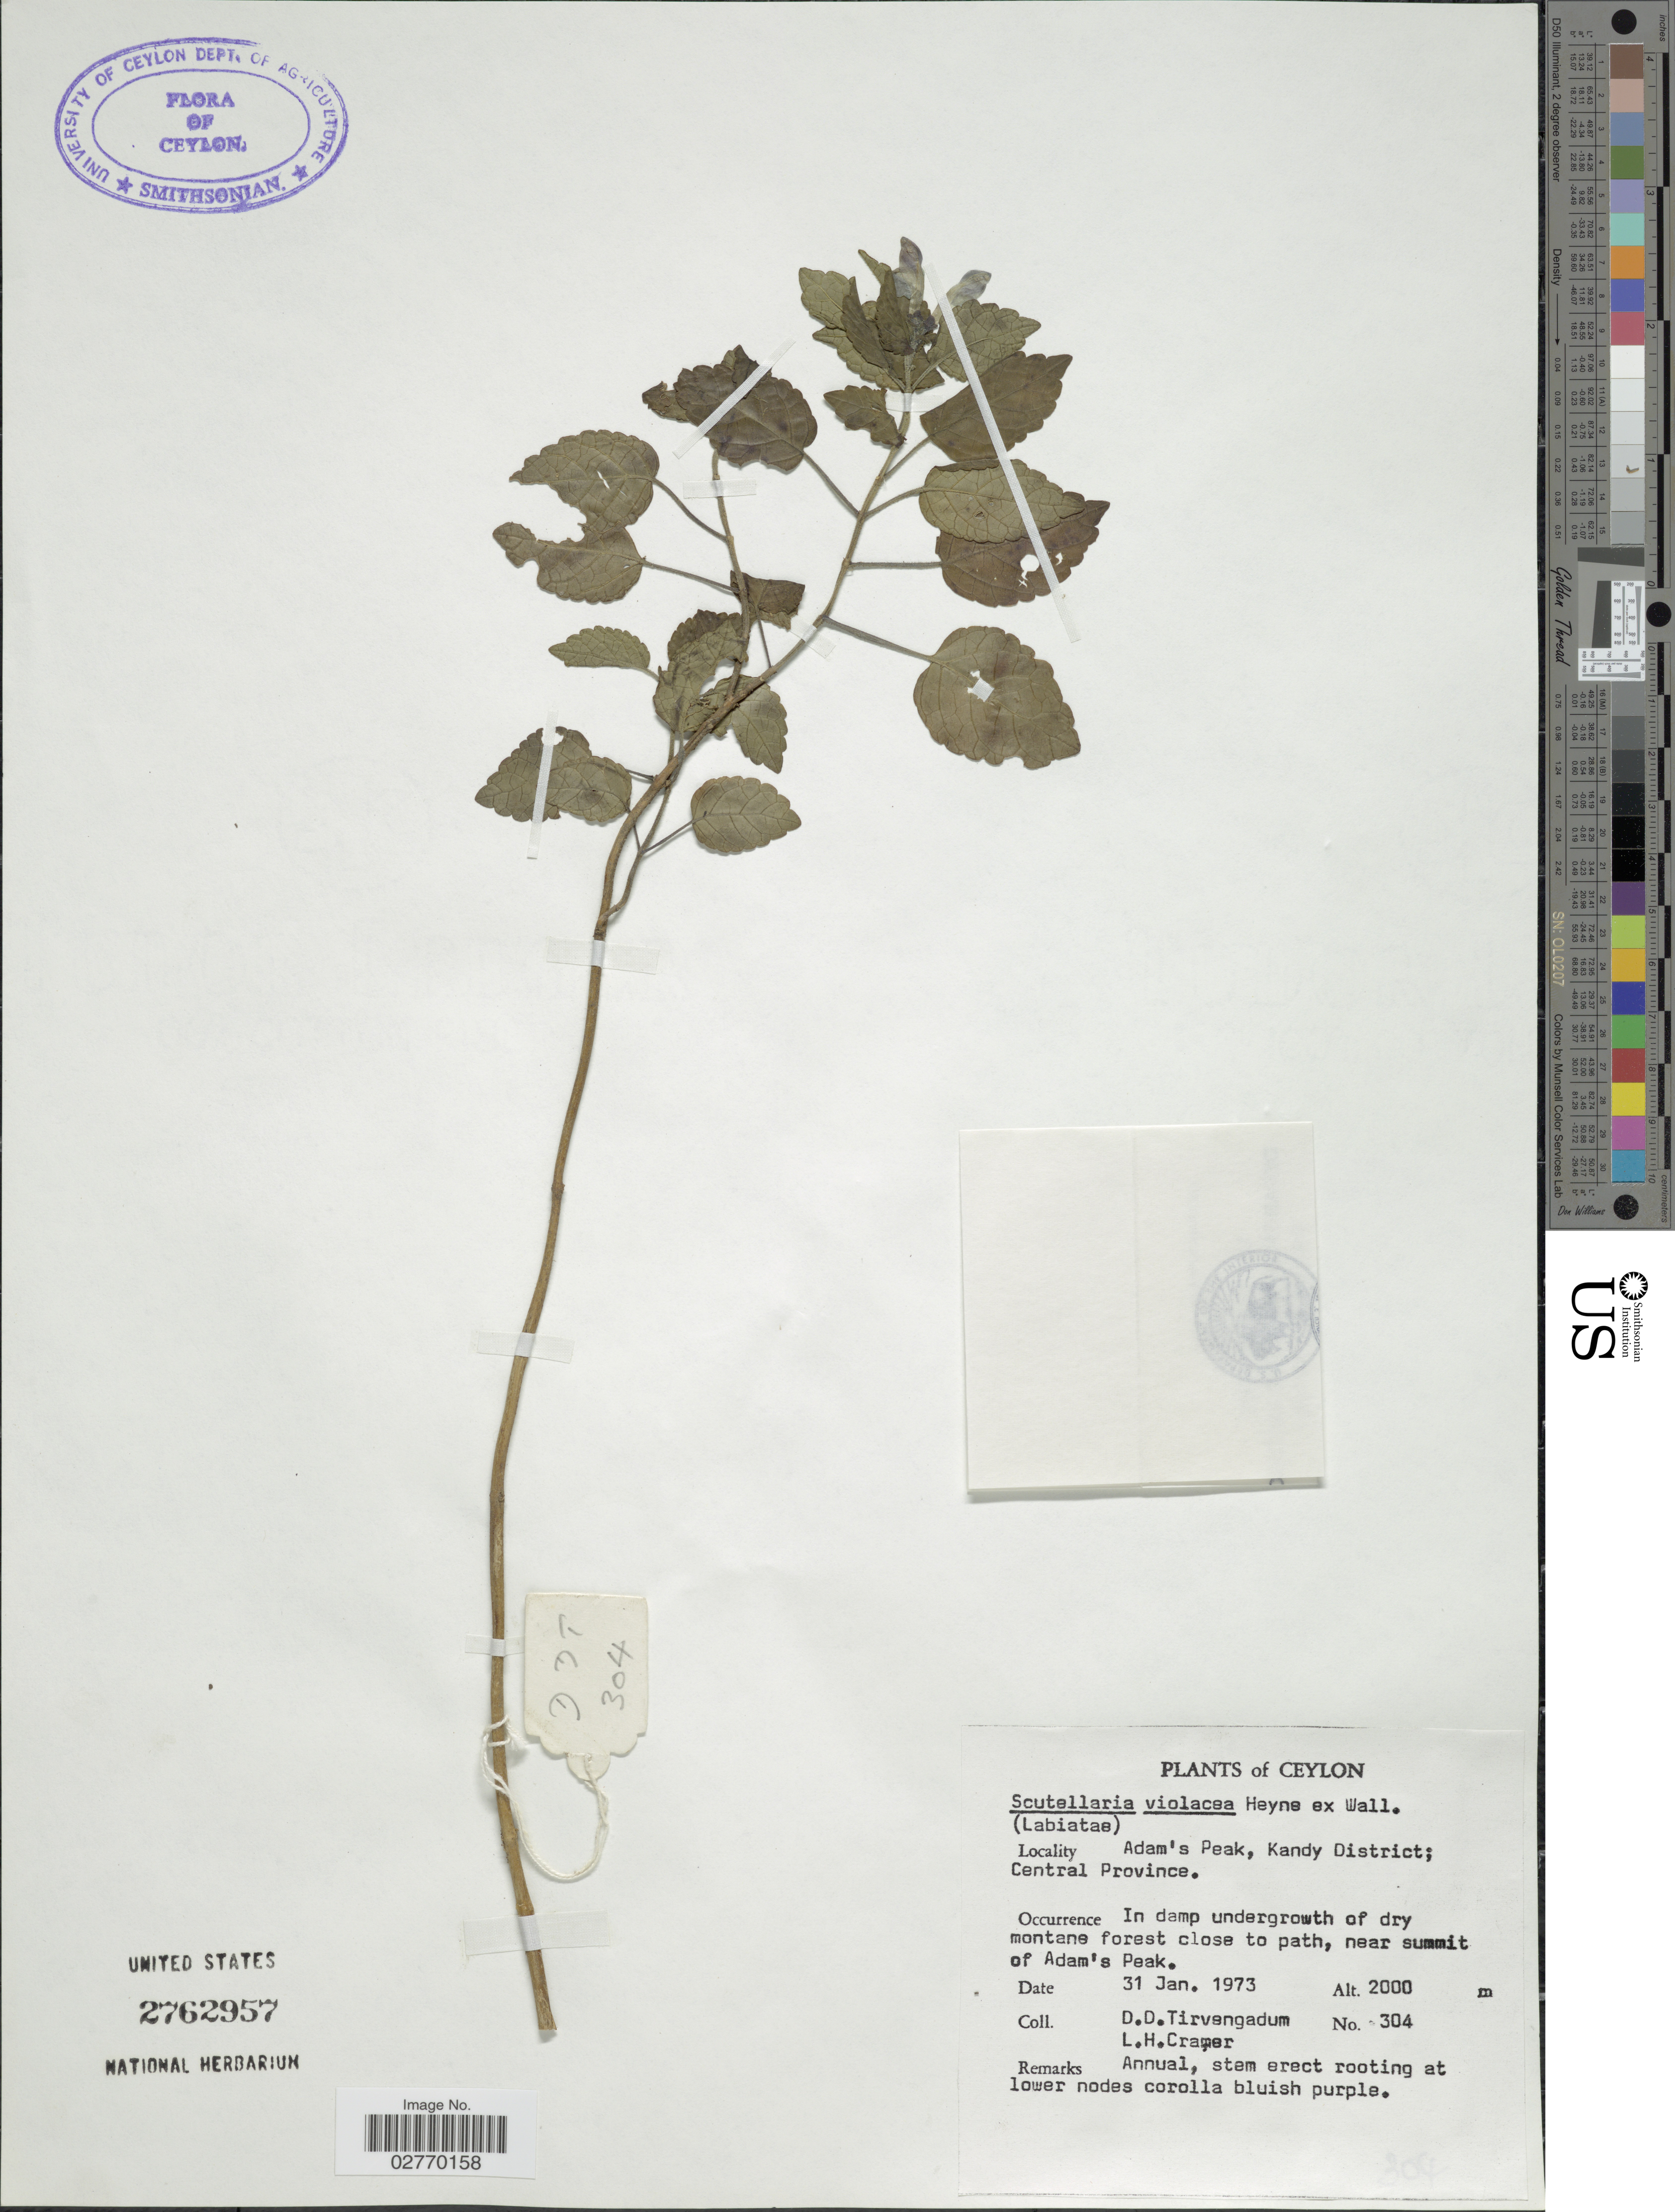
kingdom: Plantae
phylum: Tracheophyta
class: Magnoliopsida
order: Lamiales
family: Lamiaceae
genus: Scutellaria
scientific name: Scutellaria violacea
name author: B. Heyne ex Benth.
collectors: D. Tirvengadum & L. H. Cramer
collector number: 304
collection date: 1973-01-31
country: Sri Lanka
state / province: Central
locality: Ceylon. Adam's Peak, Kandy District; Central Province.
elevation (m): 2000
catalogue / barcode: US 2762957